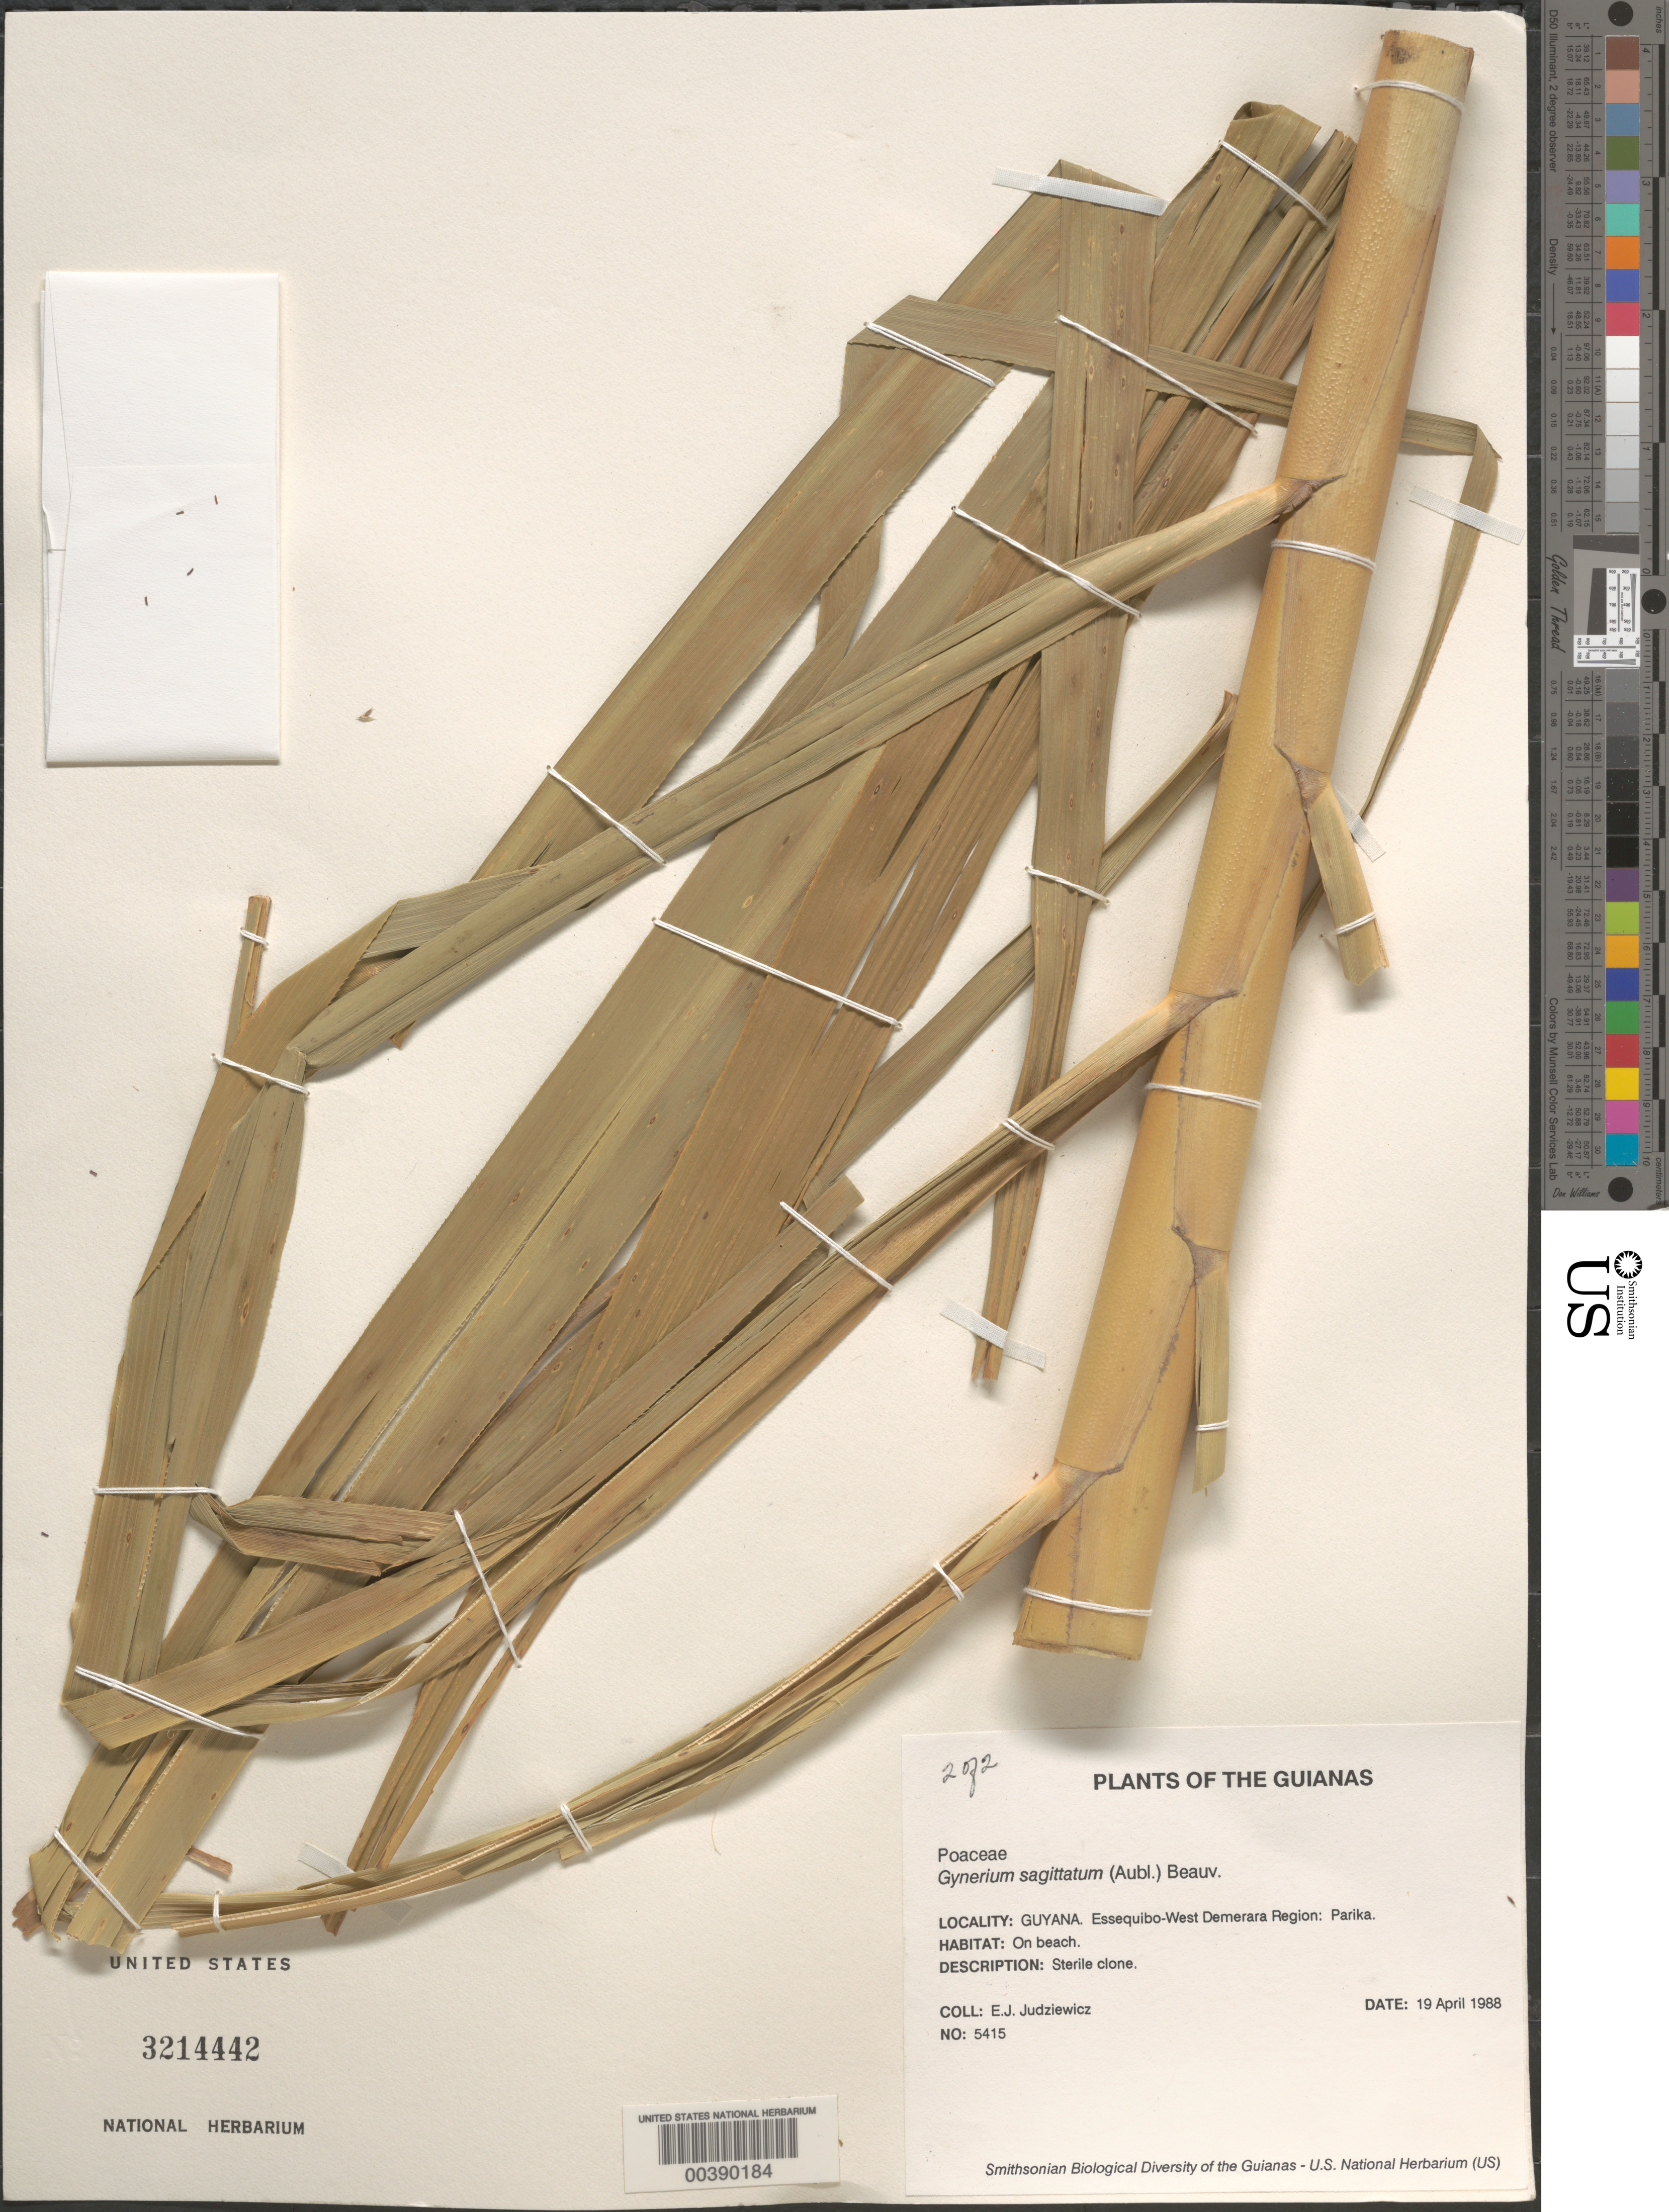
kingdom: Plantae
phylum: Tracheophyta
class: Liliopsida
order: Poales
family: Poaceae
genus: Gynerium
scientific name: Gynerium sagittatum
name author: (Aubl.) P. Beauv.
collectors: E. J. Judziewicz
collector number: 5415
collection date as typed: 19 Apr 1988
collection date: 1988-04-19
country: Guyana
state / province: Essequibo Isl-W. Demerara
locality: Parika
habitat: On beach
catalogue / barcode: US 3214442